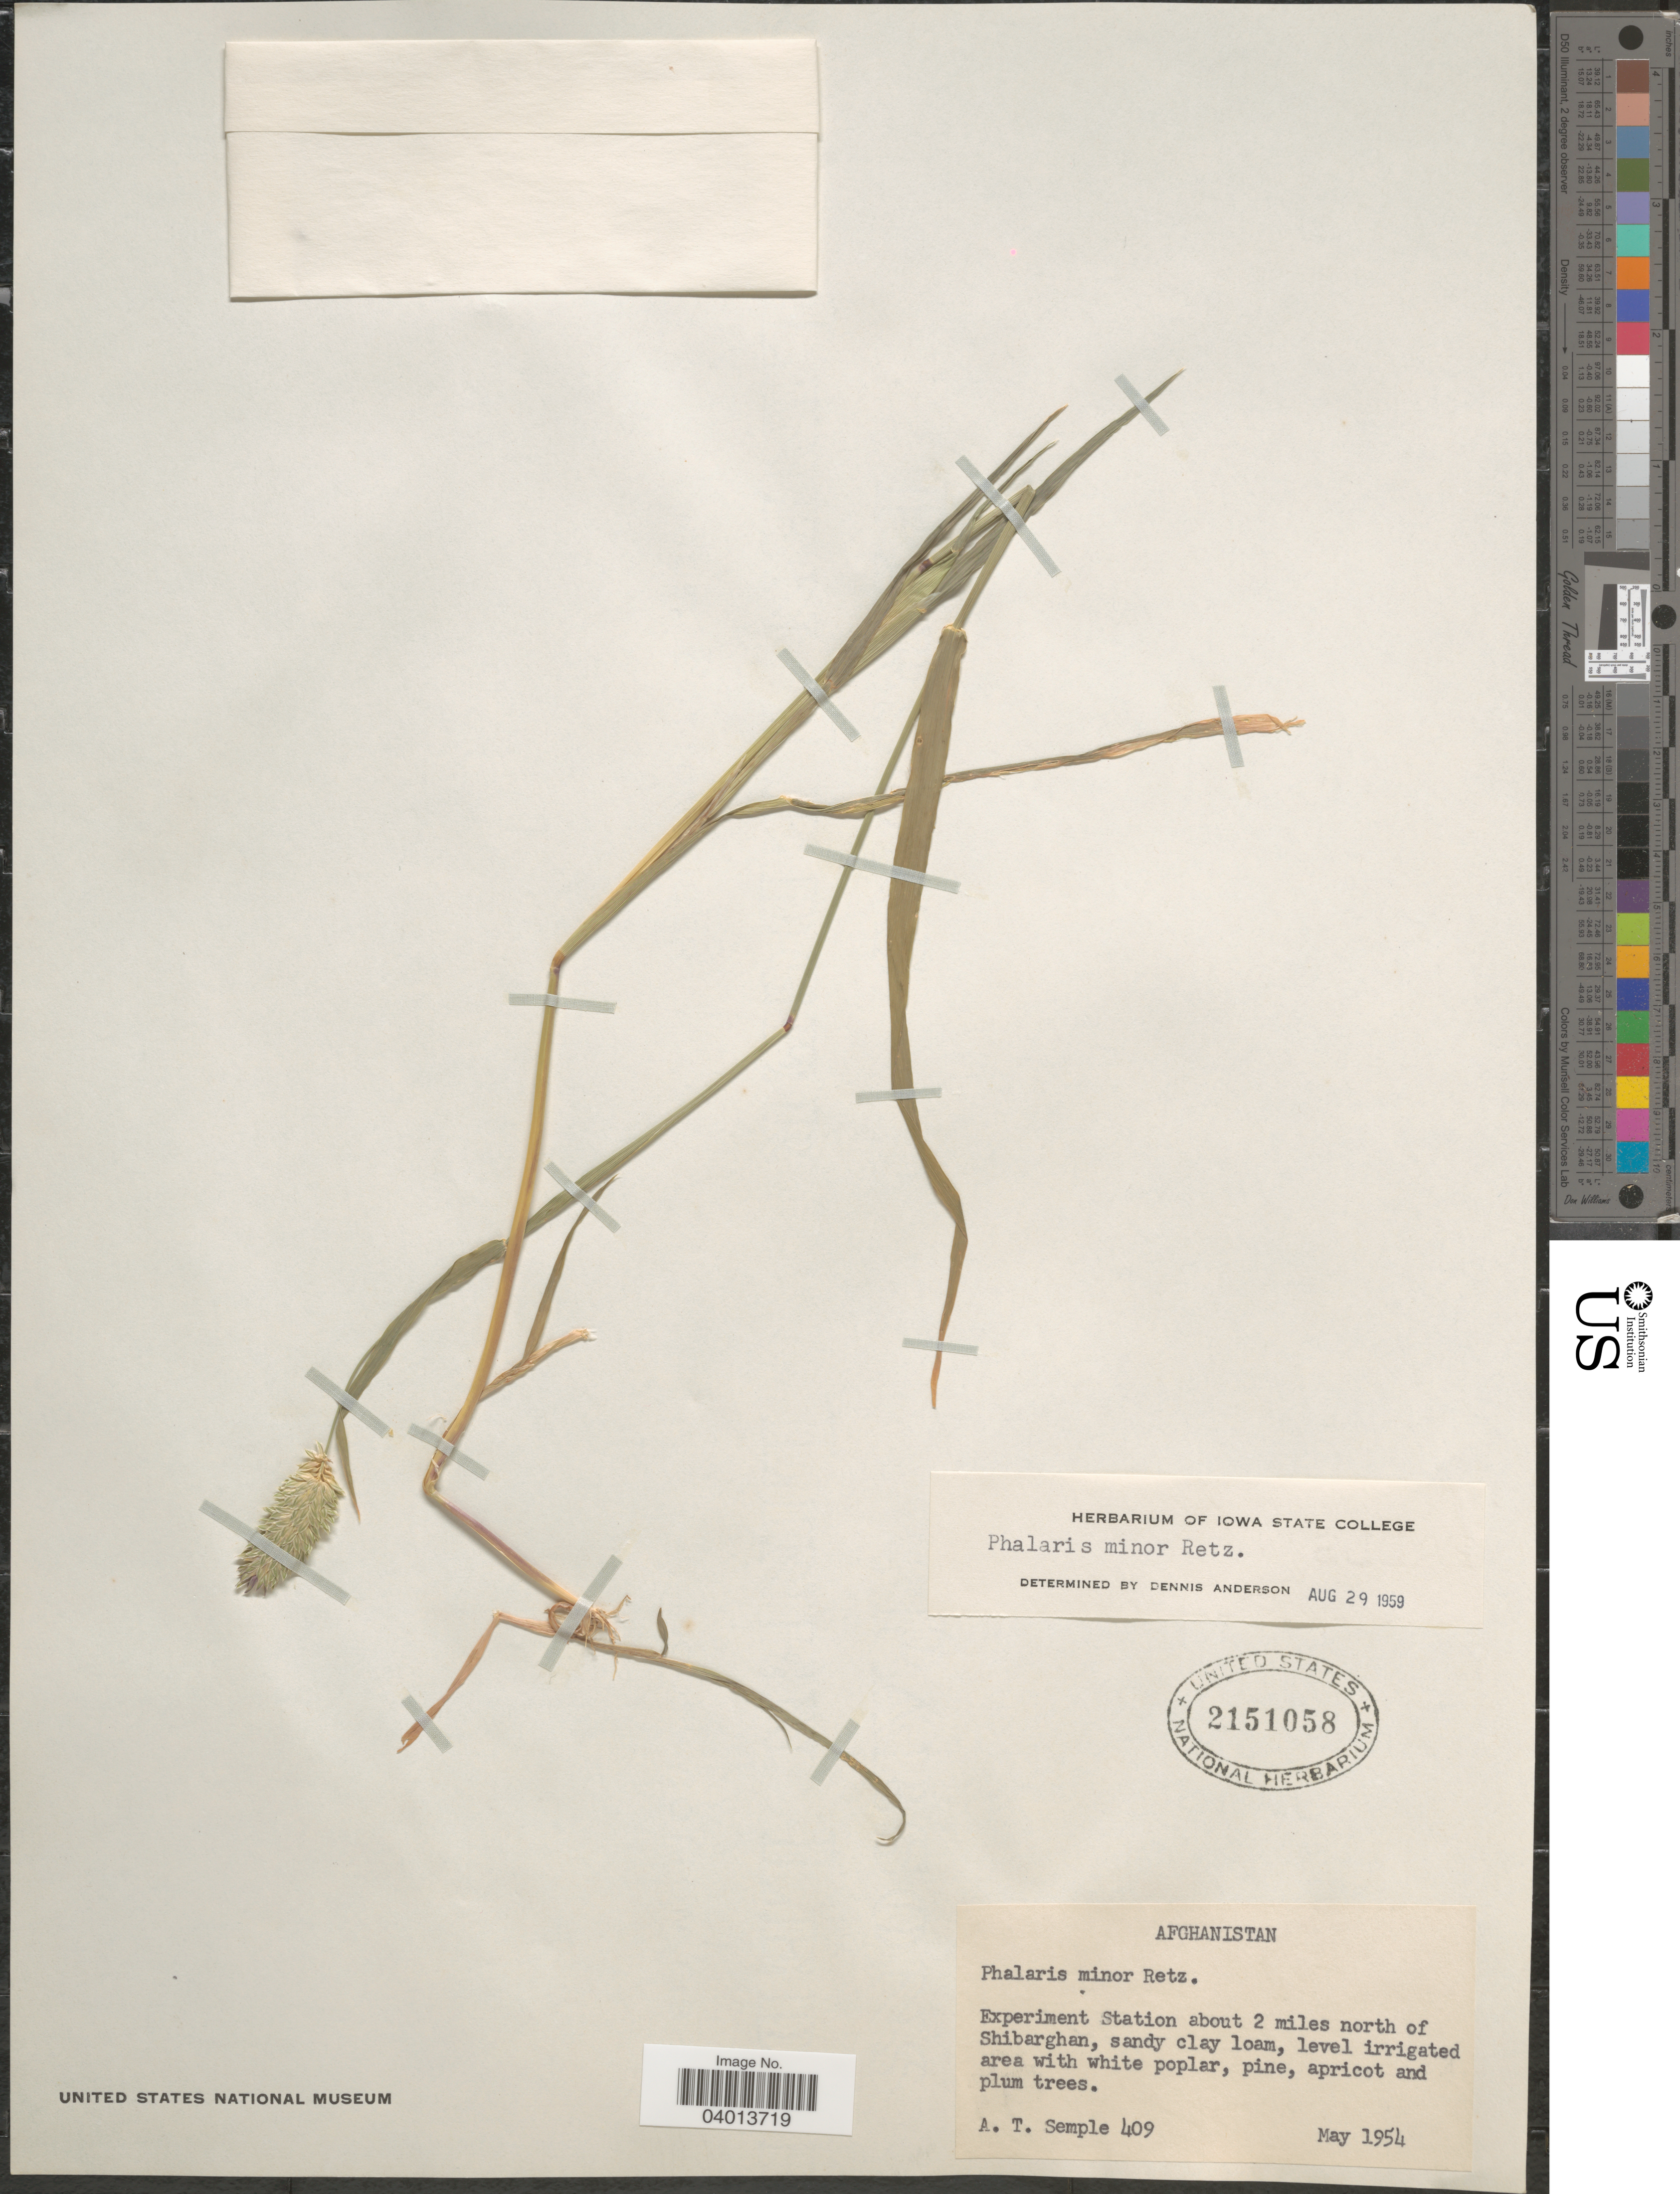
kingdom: Plantae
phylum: Tracheophyta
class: Liliopsida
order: Poales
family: Poaceae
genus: Phalaris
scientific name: Phalaris minor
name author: Retz.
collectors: A. Semple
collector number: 409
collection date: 1954-05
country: Afghanistan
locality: Experiment Station about 2 miles north of Shibarghan.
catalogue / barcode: US 2151058